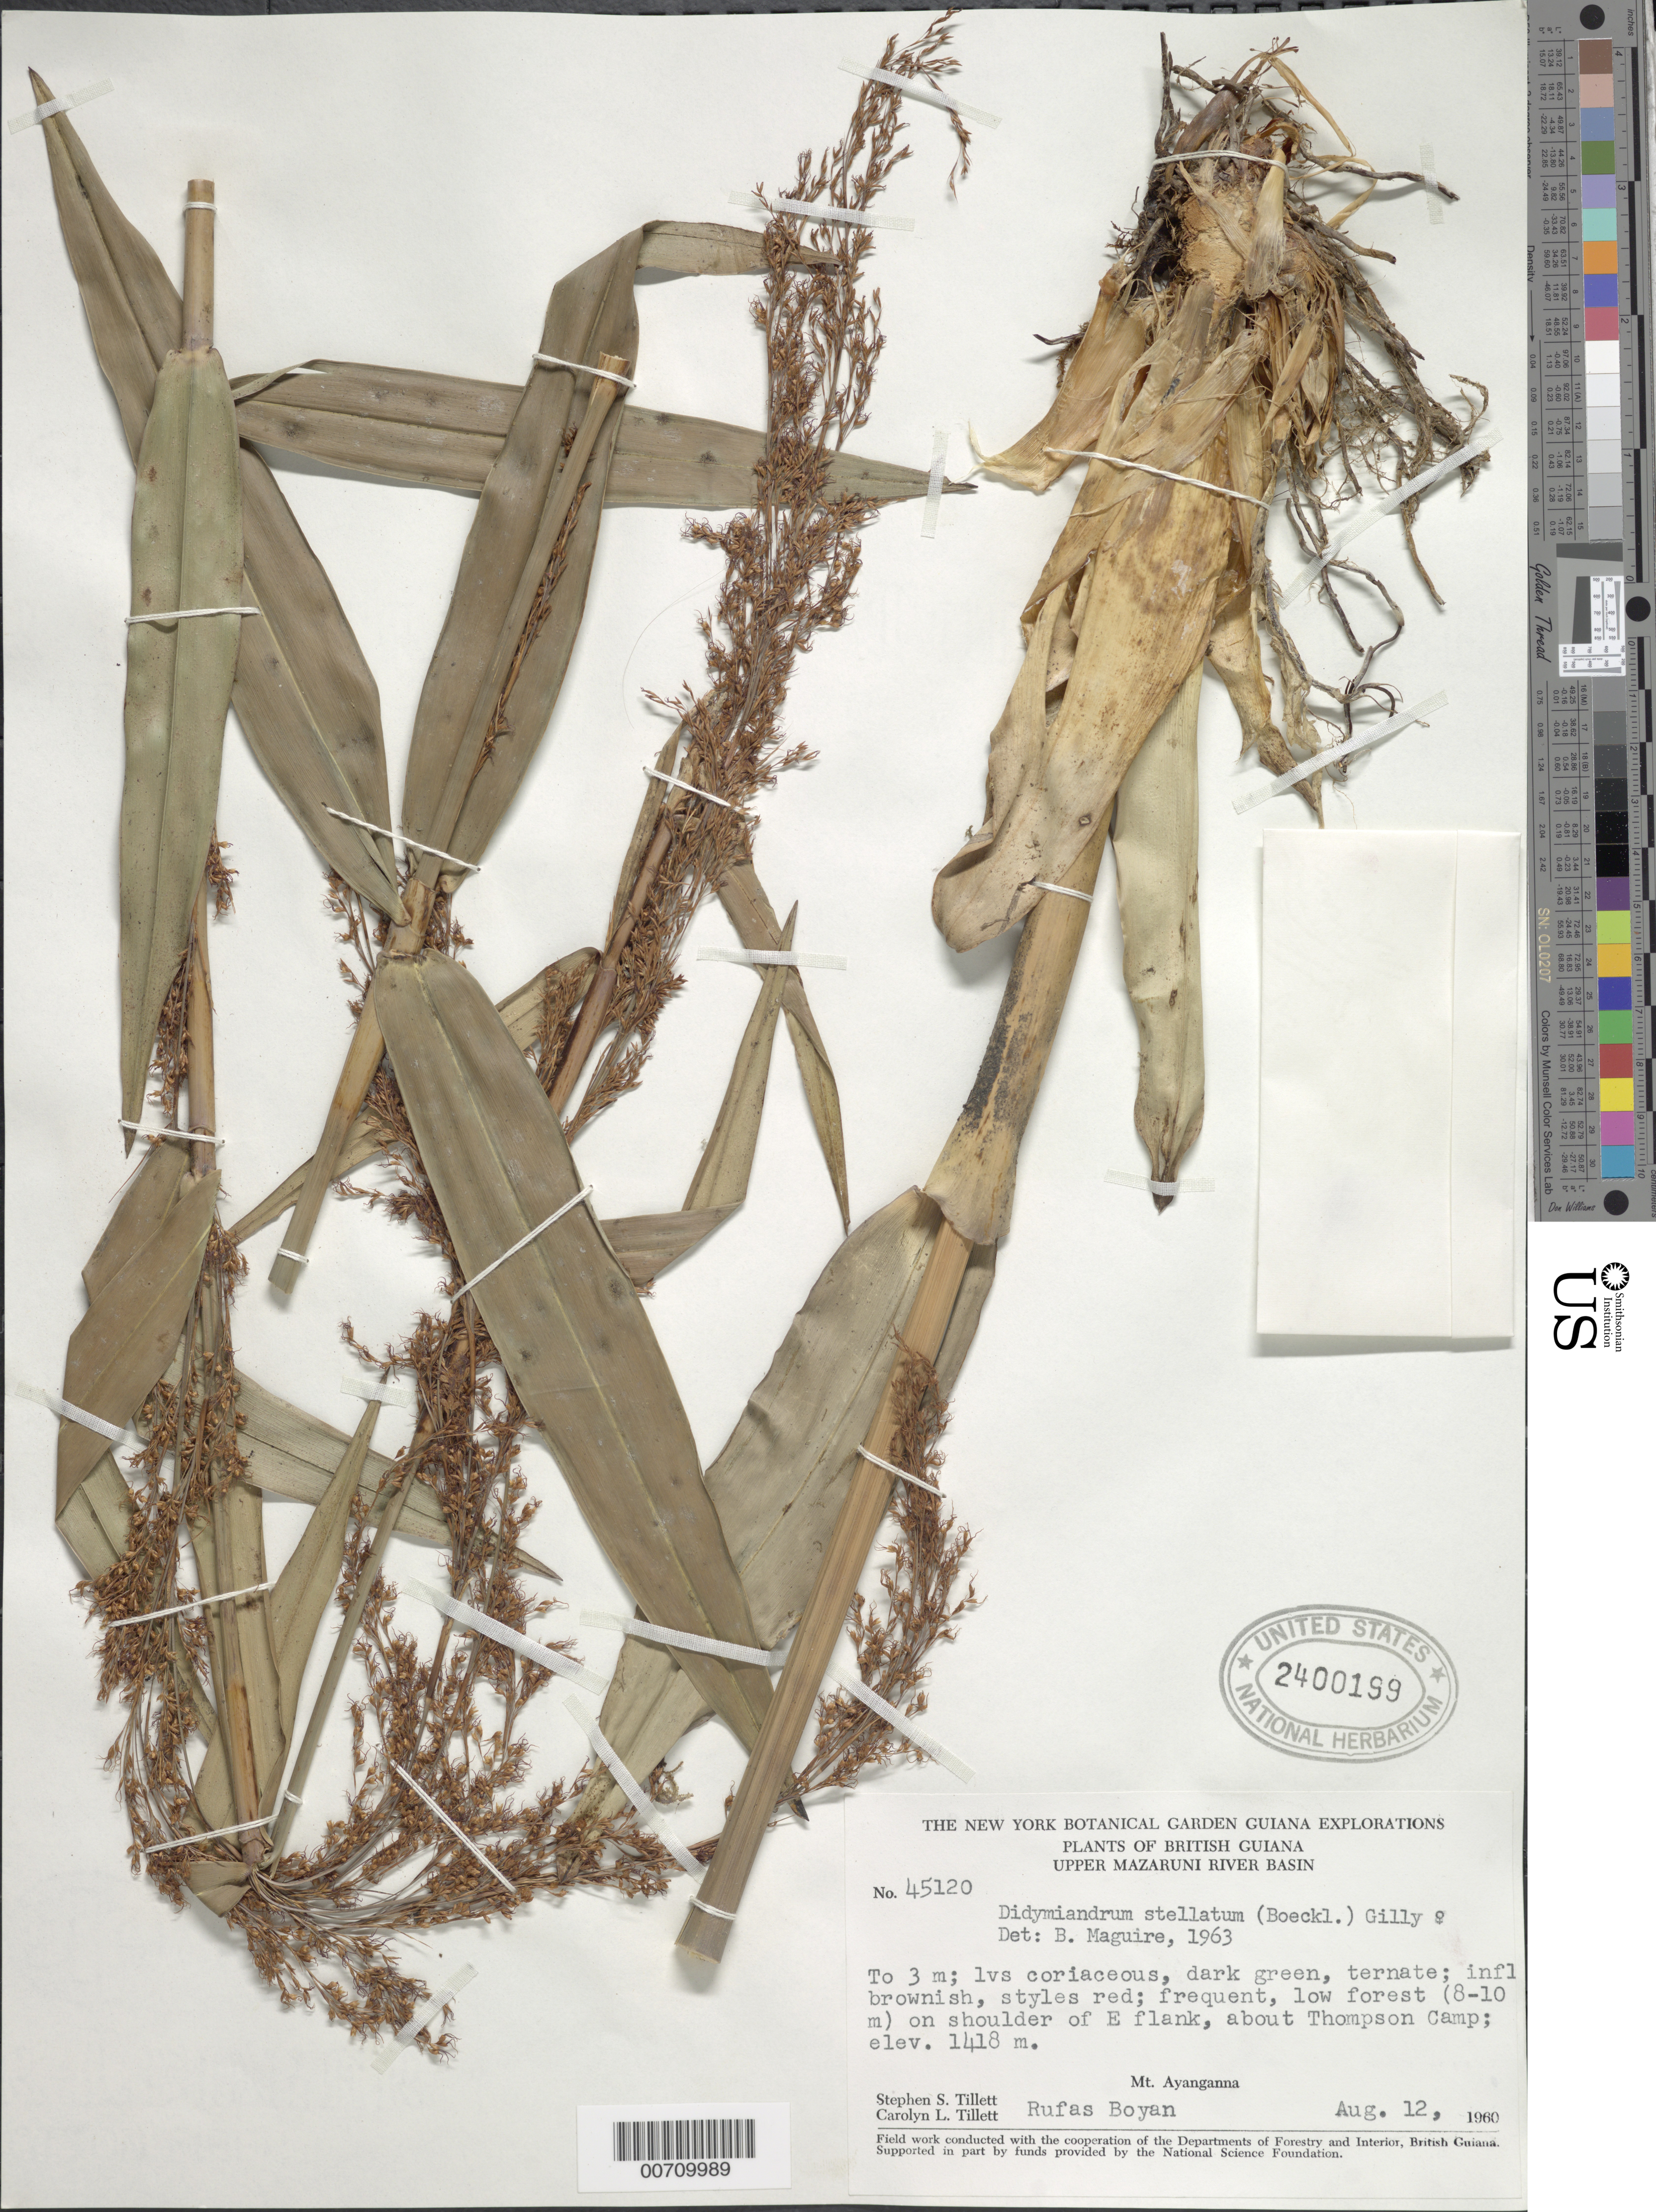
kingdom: Plantae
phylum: Tracheophyta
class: Liliopsida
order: Poales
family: Cyperaceae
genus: Didymiandrum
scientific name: Didymiandrum stellatum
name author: (Boeckeler) Gilly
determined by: Maguire, Bassett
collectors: S. S. Tillett, C. L. Tillett & R. Boyan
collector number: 45120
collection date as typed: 12-Aug-60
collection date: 1960-08-12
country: Guyana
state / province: Cuyuni-Mazaruni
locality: Mt. Ayanganna, E flank, above Thompson Camp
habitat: Low forest (8 - 10 m)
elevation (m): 1418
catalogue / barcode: US 2400199